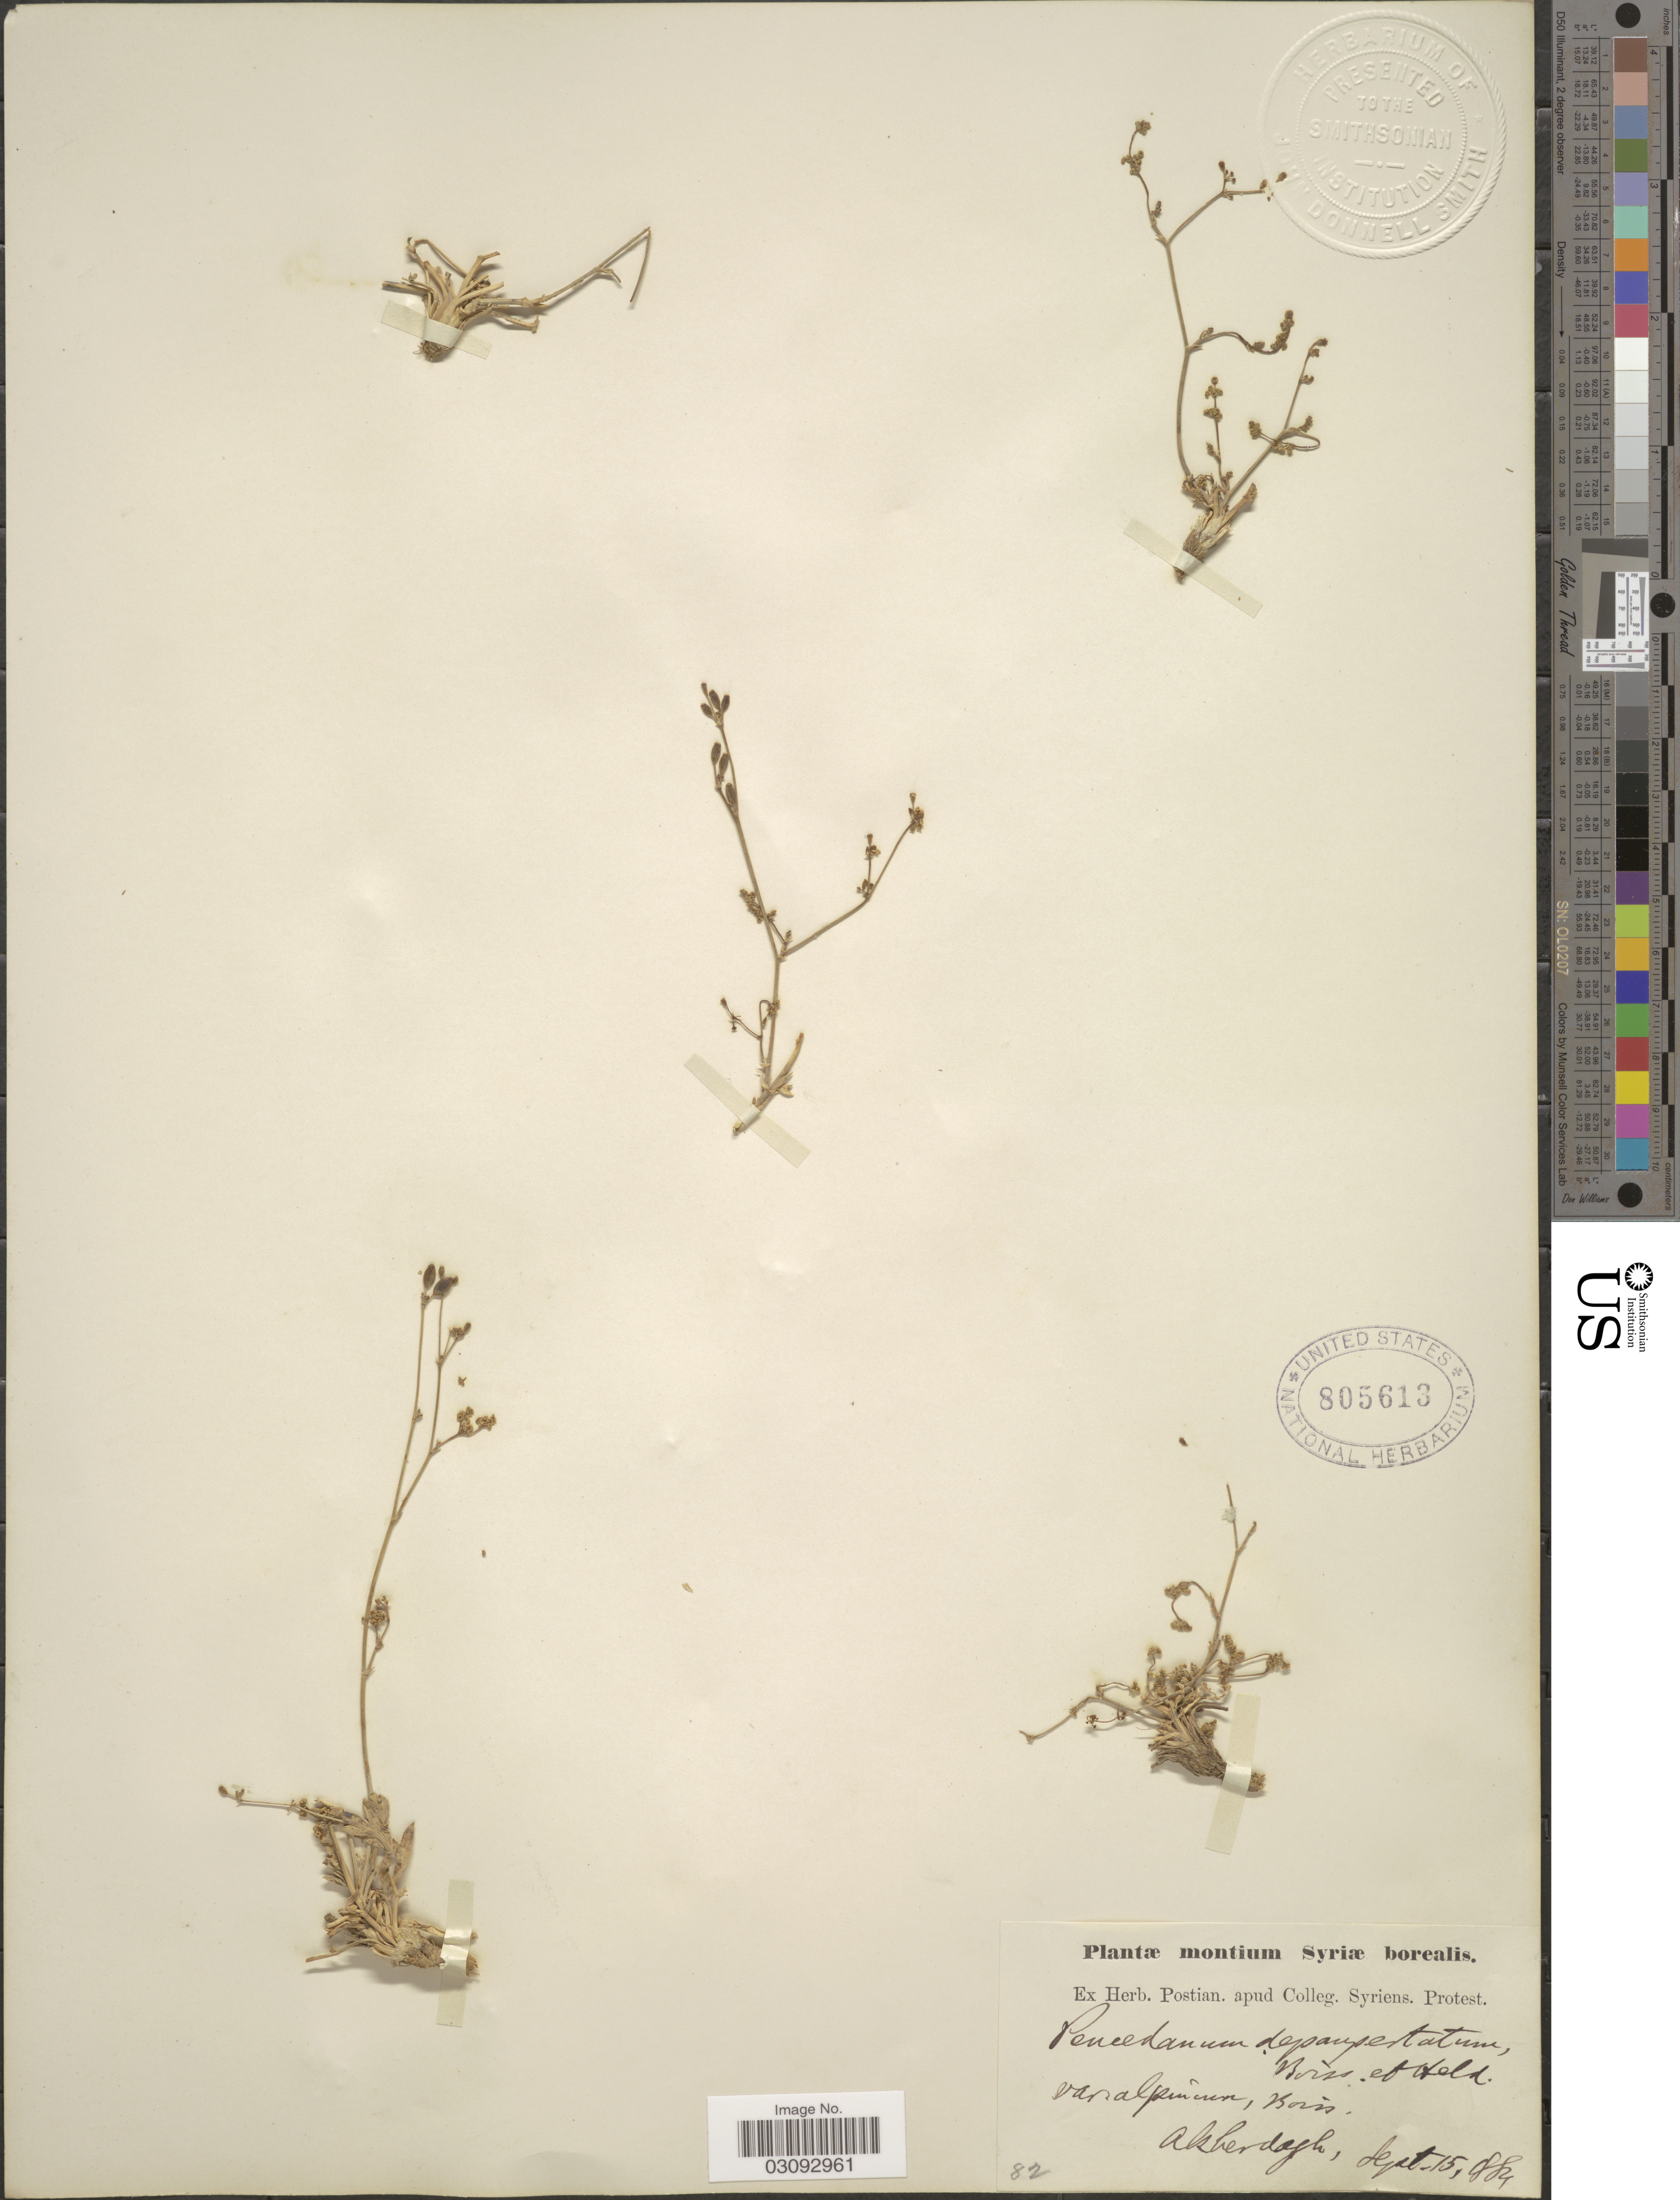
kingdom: Plantae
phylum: Tracheophyta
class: Magnoliopsida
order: Apiales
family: Apiaceae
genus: Peucedanum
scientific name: Peucedanum depauperatum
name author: Boiss. & Balansa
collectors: ex herb. Postian. apud Colleg. Syriens. Protest. USE "Fannie P. A. Shepard" (10308853) AS PRIMARY COLLECTOR INSTEAD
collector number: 82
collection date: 1884-09-15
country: Syria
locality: Syriae borealis, Akherdagh. Amanus.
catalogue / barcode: US 805613